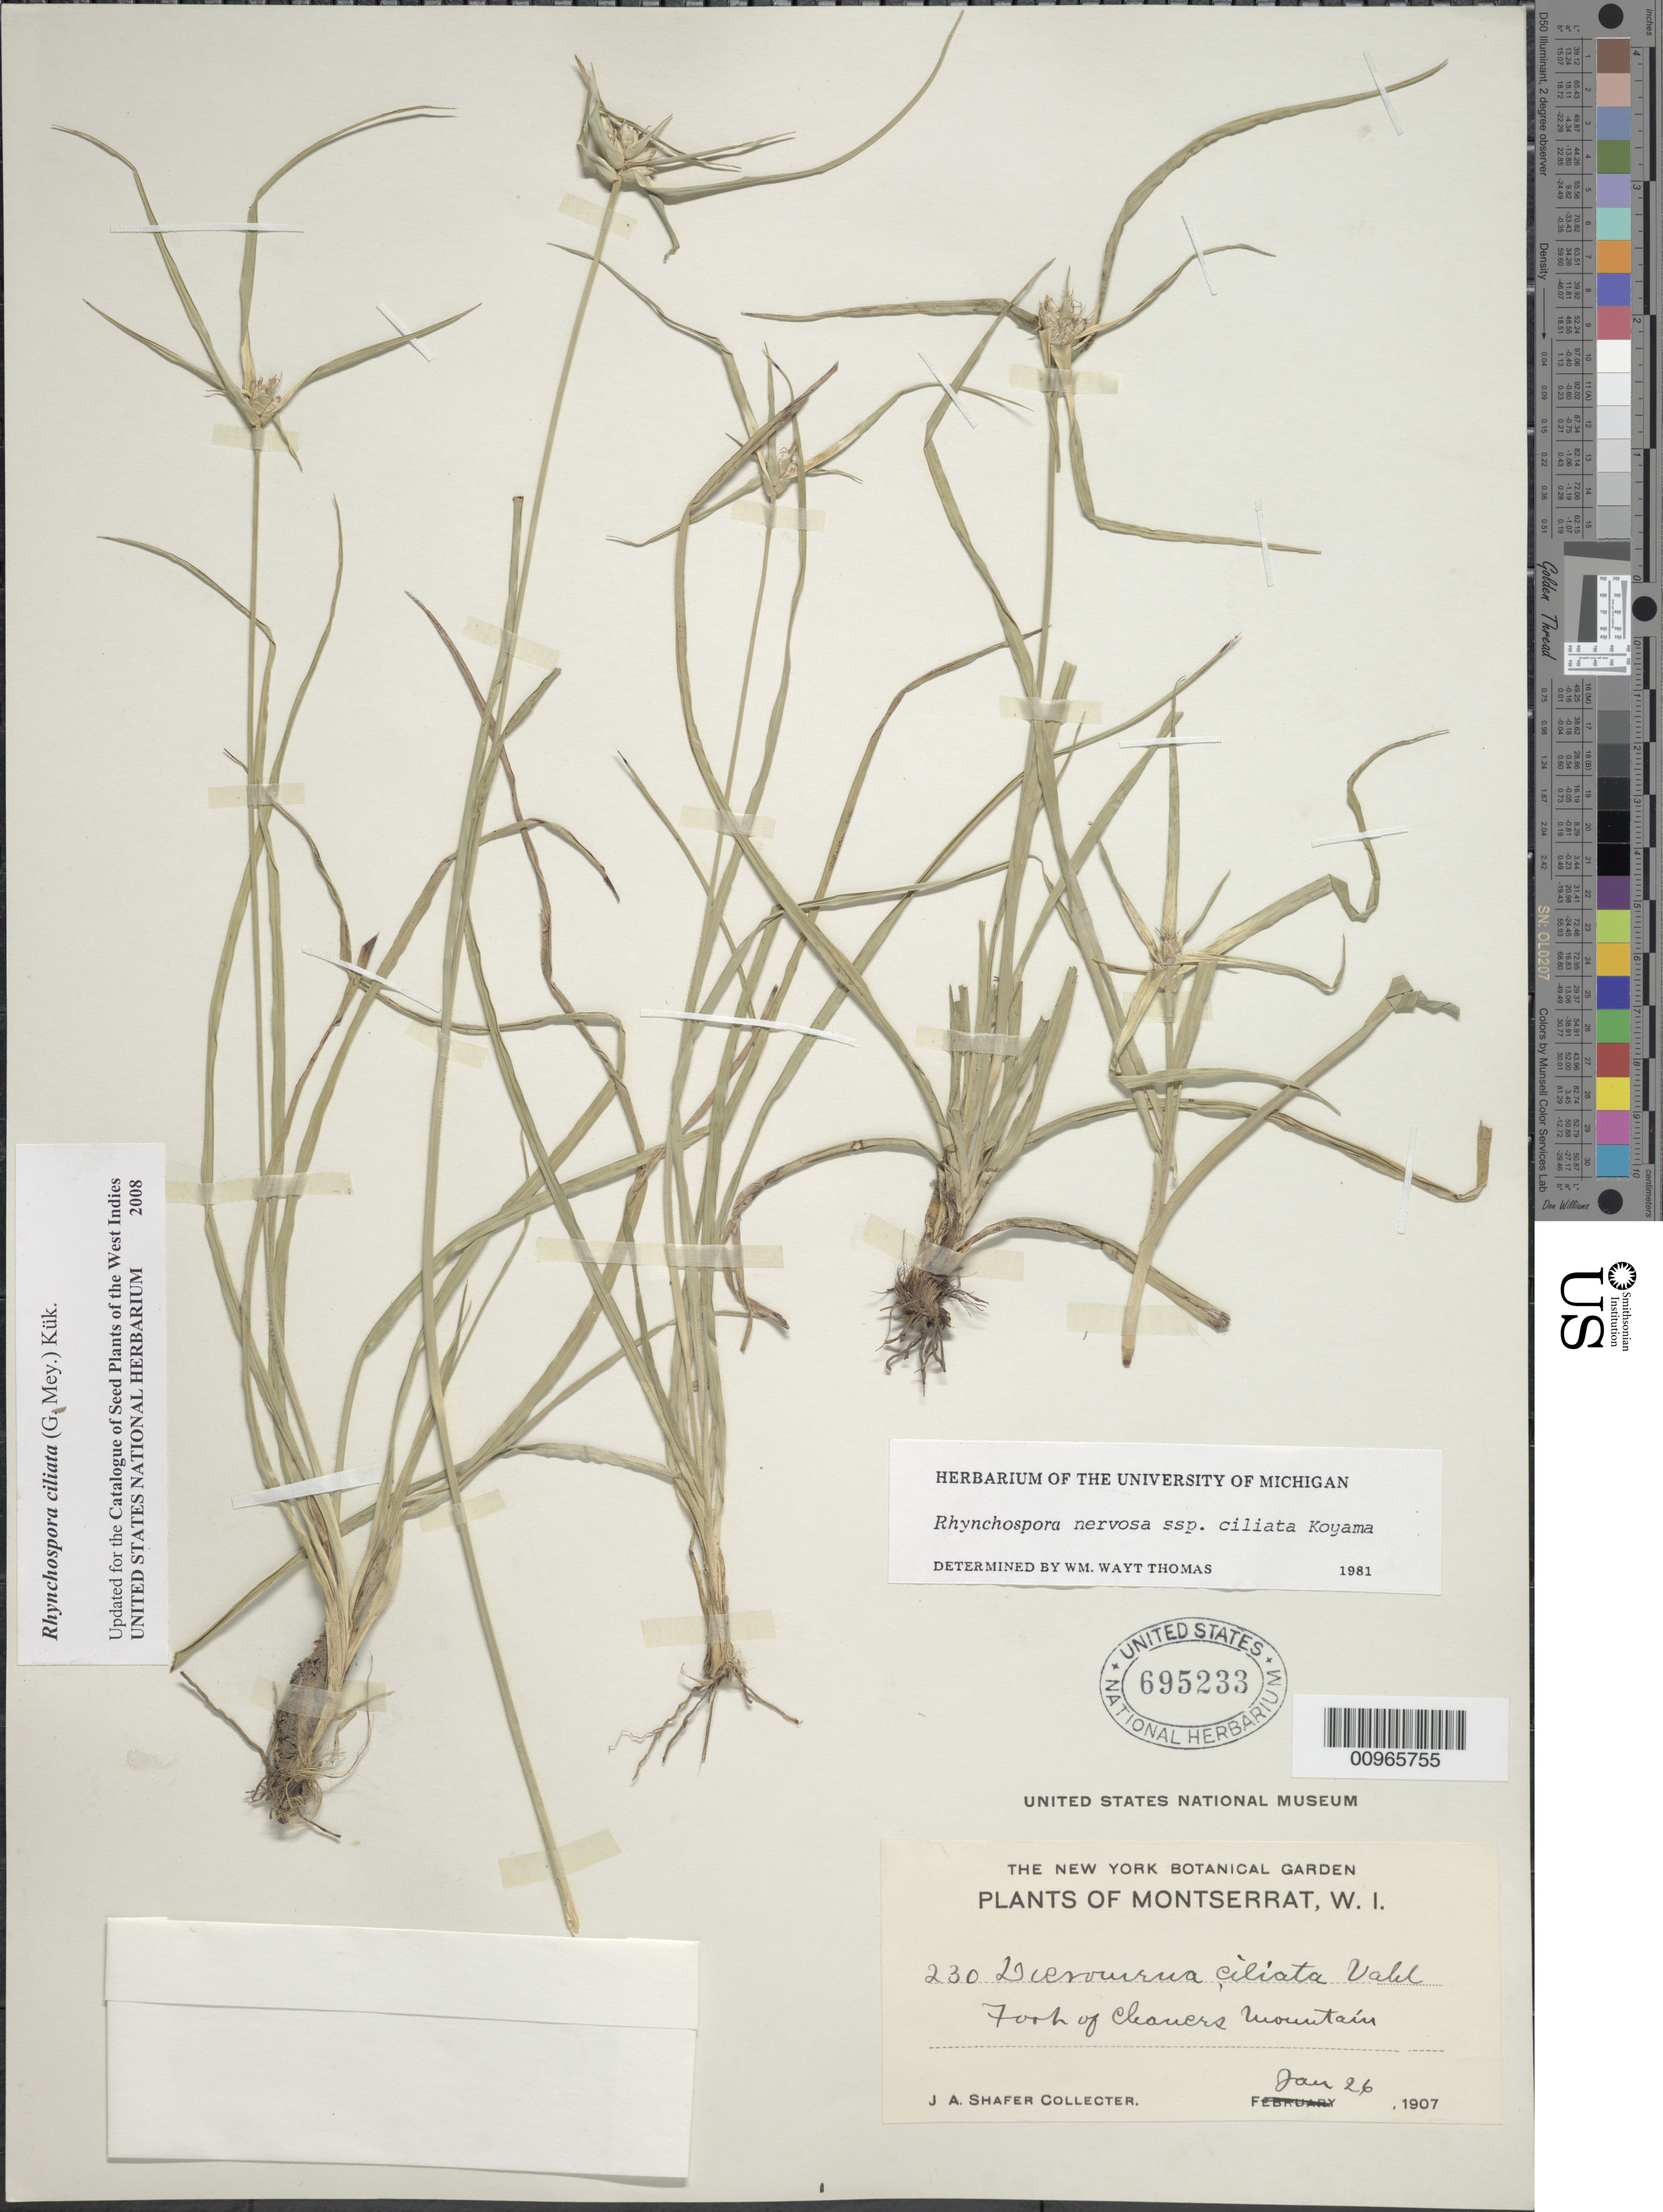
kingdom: Plantae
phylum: Tracheophyta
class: Liliopsida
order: Poales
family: Cyperaceae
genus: Rhynchospora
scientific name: Rhynchospora ciliata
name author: (G. Mey.) Kük.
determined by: Strong, M. T., (US), Smithsonian Institution - National Museum of Natural History (UNITED STATES)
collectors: J. A. Shafer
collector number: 230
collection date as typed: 26 Jan 1959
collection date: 1959-01-26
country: Montserrat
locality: Foot of "Cleavers" Mountain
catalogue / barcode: US 695233